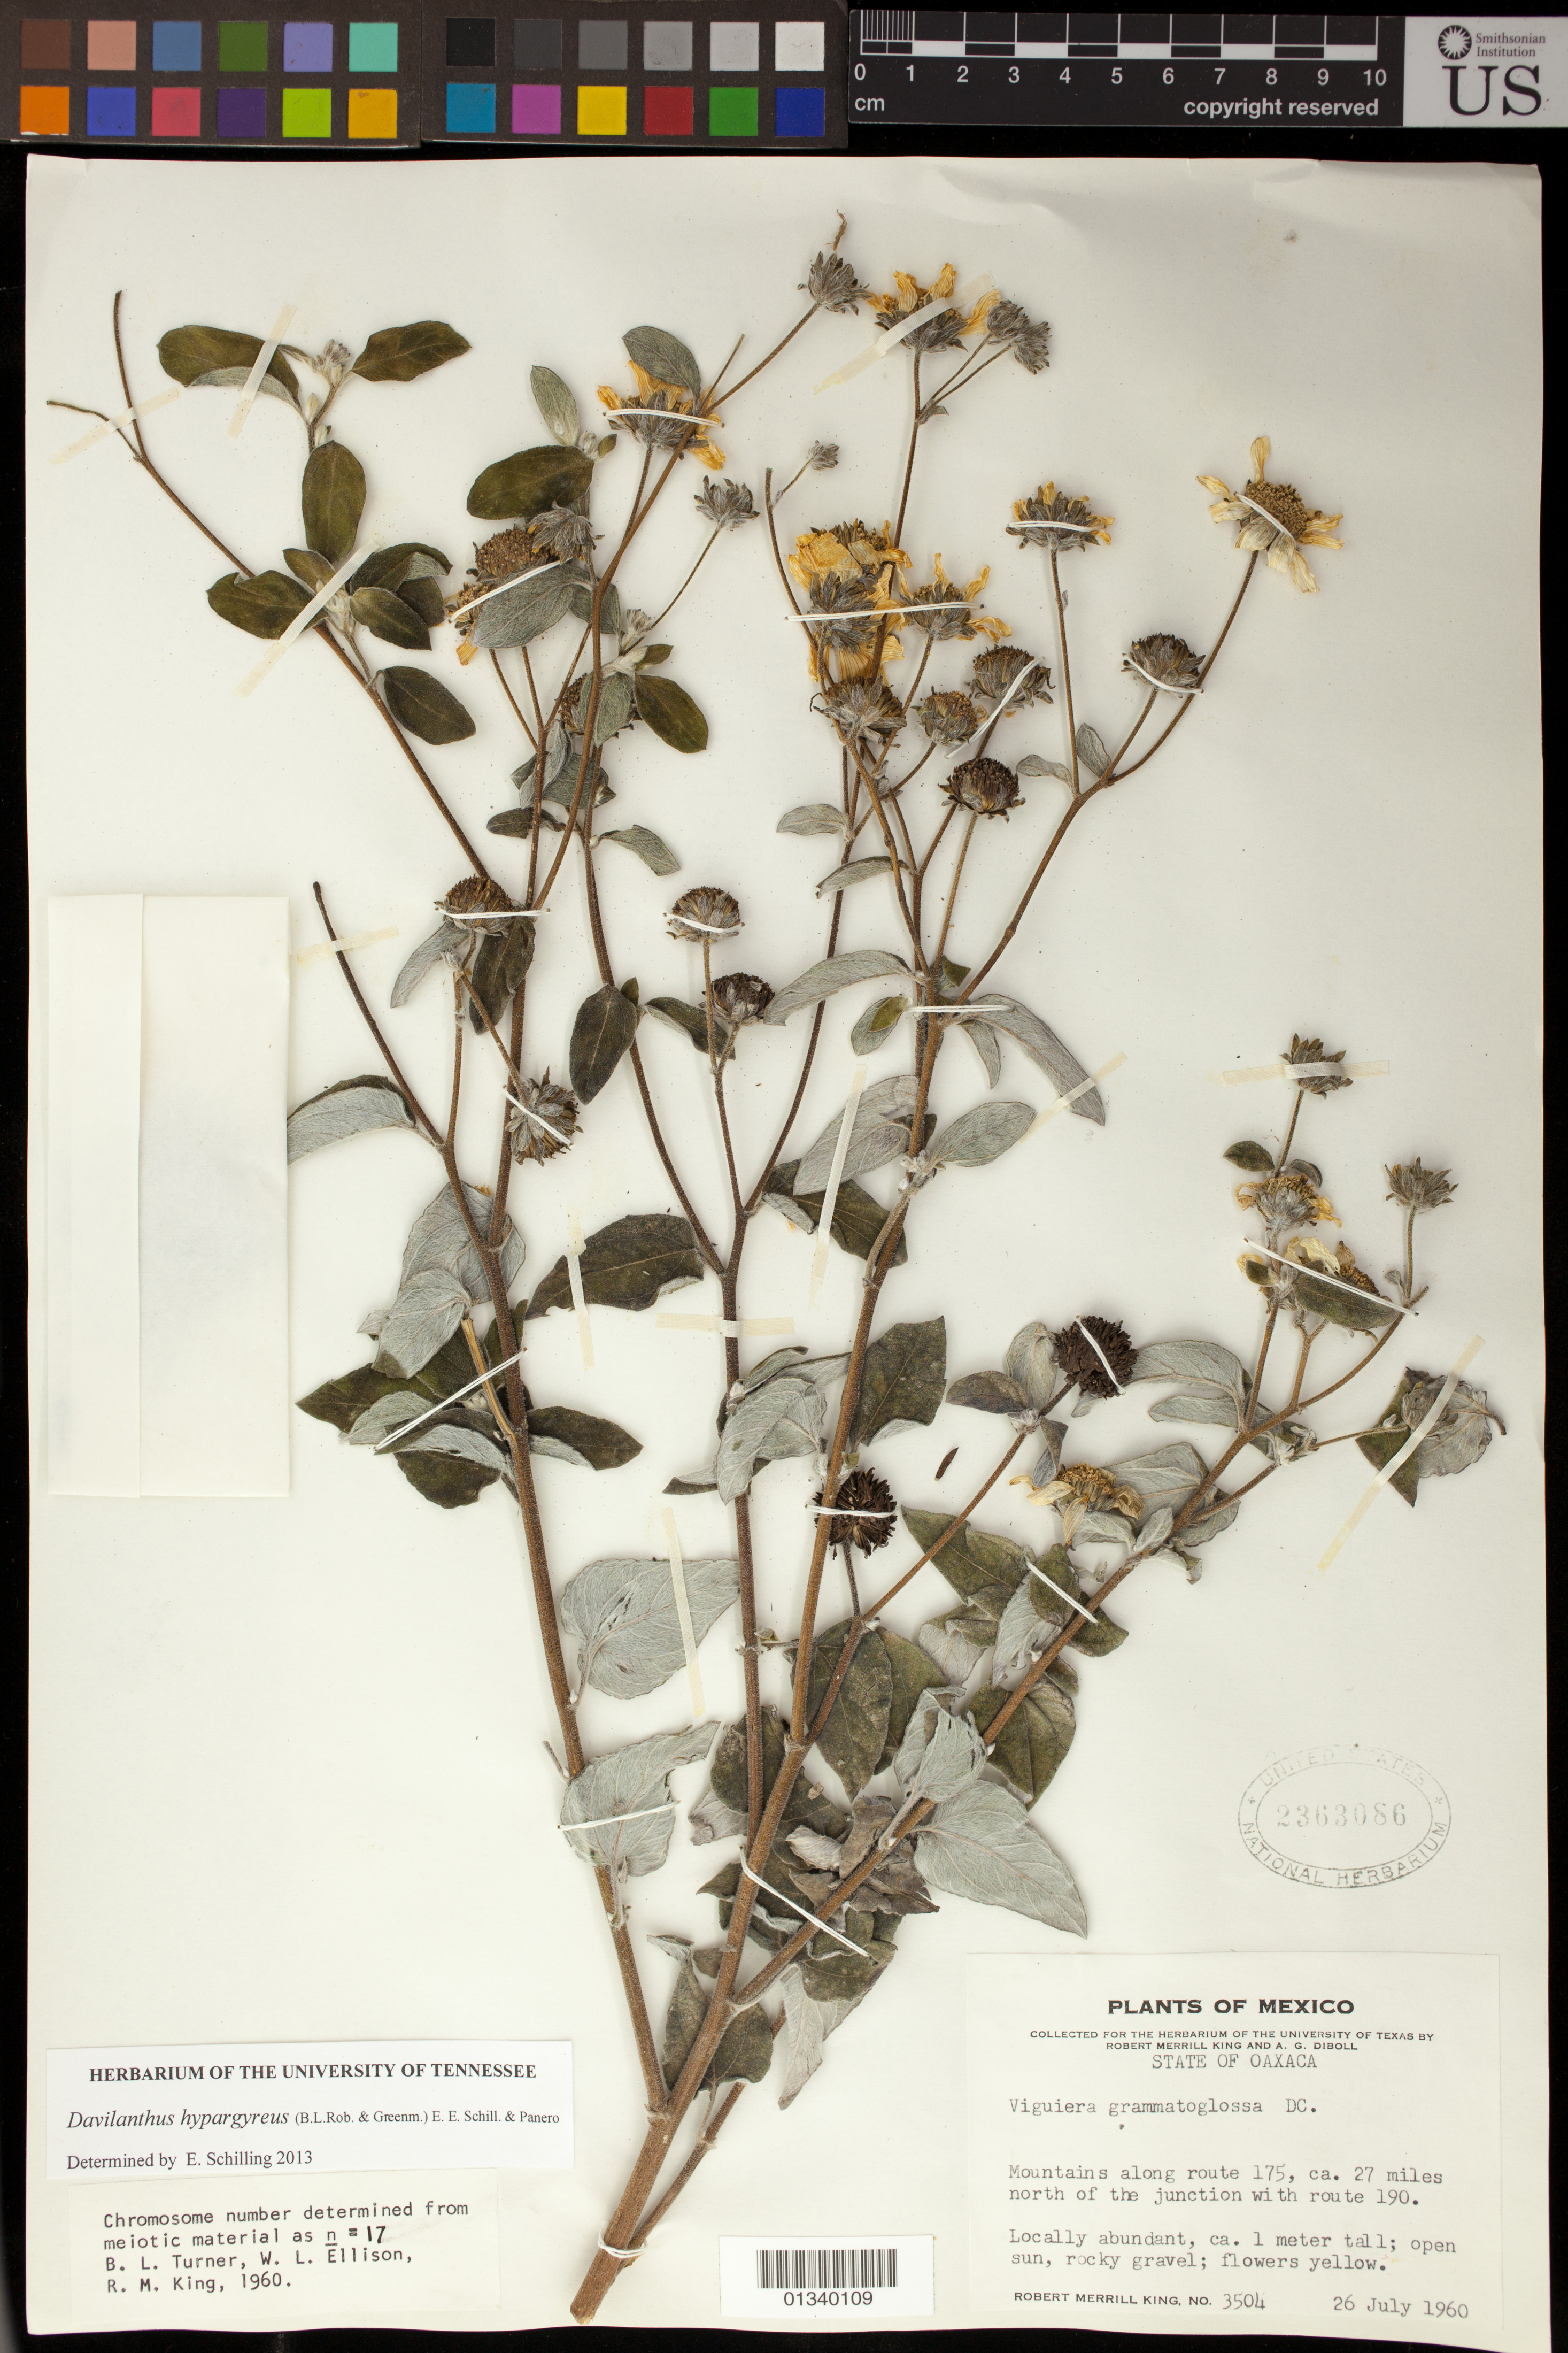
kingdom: Plantae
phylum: Tracheophyta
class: Magnoliopsida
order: Asterales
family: Asteraceae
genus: Davilanthus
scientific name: Davilanthus hypargyreus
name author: (B.L. Rob. & Greenm.) E.E. Schill. & Panero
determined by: Schilling, E. E.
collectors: R. M. King & A. Diboll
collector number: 3504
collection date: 1960-07-26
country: Mexico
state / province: Oaxaca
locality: Mountains along route 175, ca. 27 miles north of the junction with route 190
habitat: Open sun, rocky gravel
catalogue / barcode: US 2363086